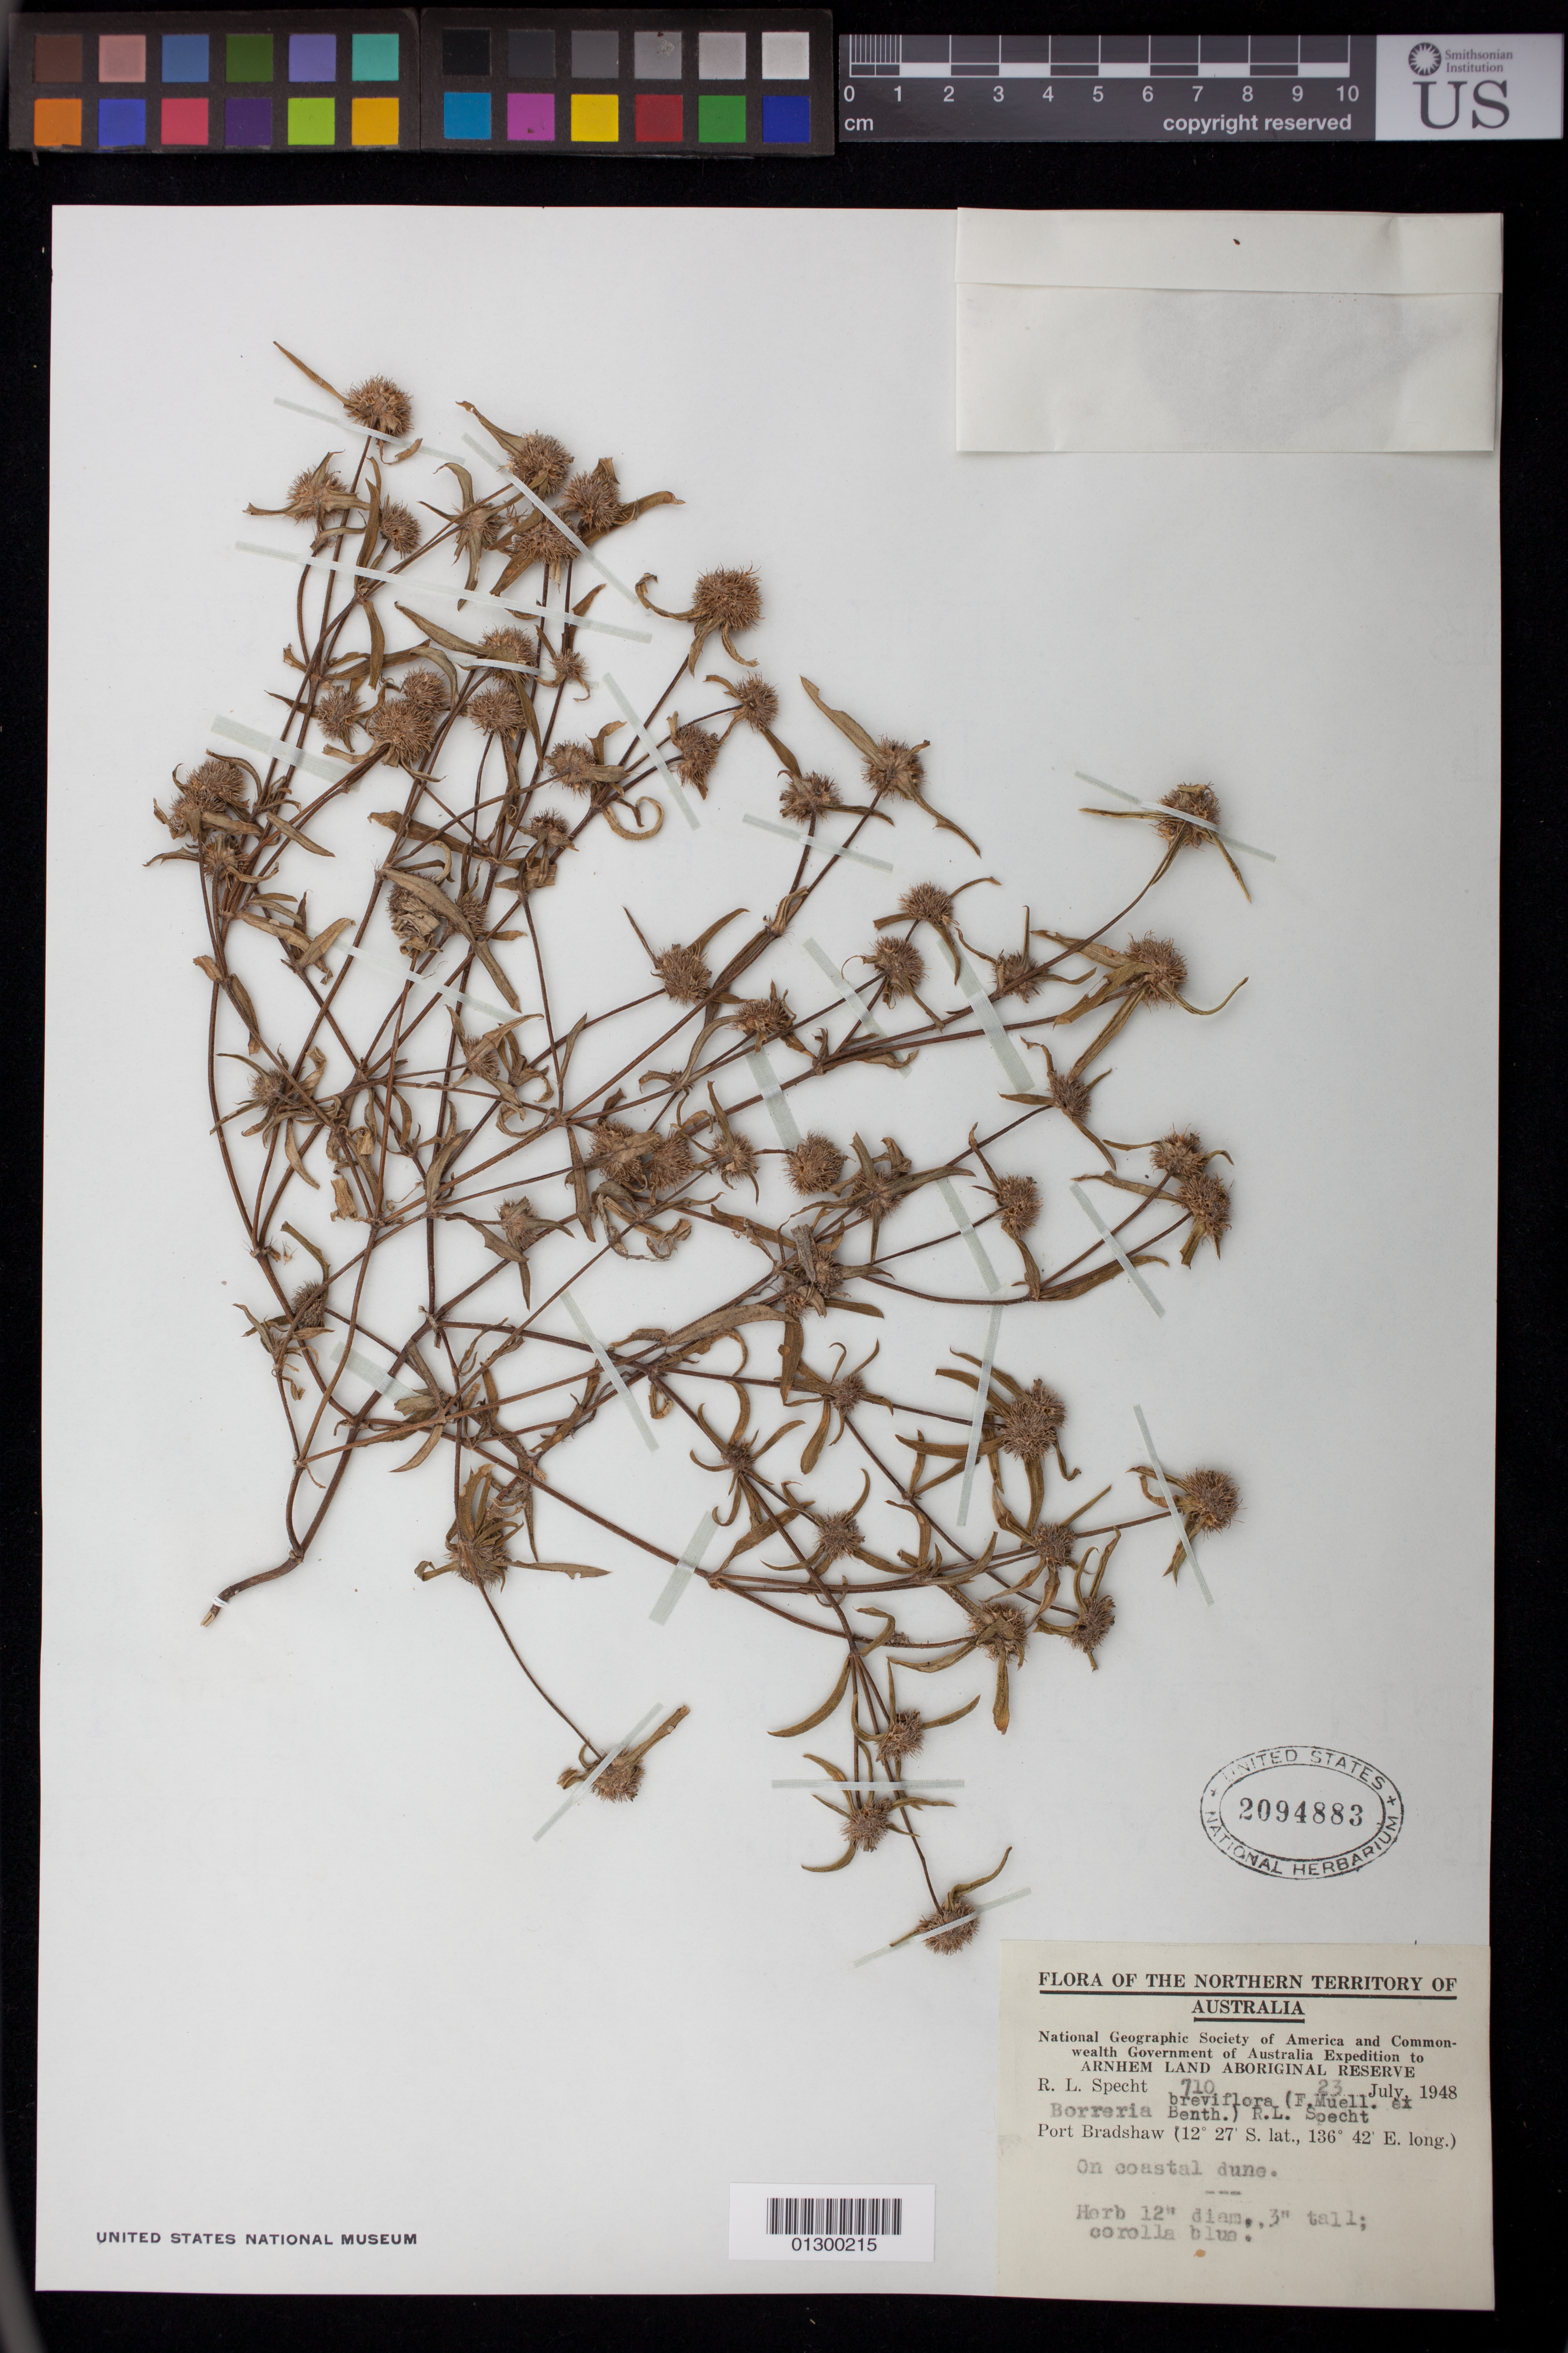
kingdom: Plantae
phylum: Tracheophyta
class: Magnoliopsida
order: Gentianales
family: Rubiaceae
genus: Borreria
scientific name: Borreria breviflora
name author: F. Muell. ex Benth.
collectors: R. L. Specht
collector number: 710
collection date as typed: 23 Jul 1948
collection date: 1948-07-23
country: Australia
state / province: Northern Territory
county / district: East Arnhem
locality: Port Bradshaw.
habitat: On coastal dune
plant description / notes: Heb 12" diam., 3" tall; corolla blue.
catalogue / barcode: US 2094883